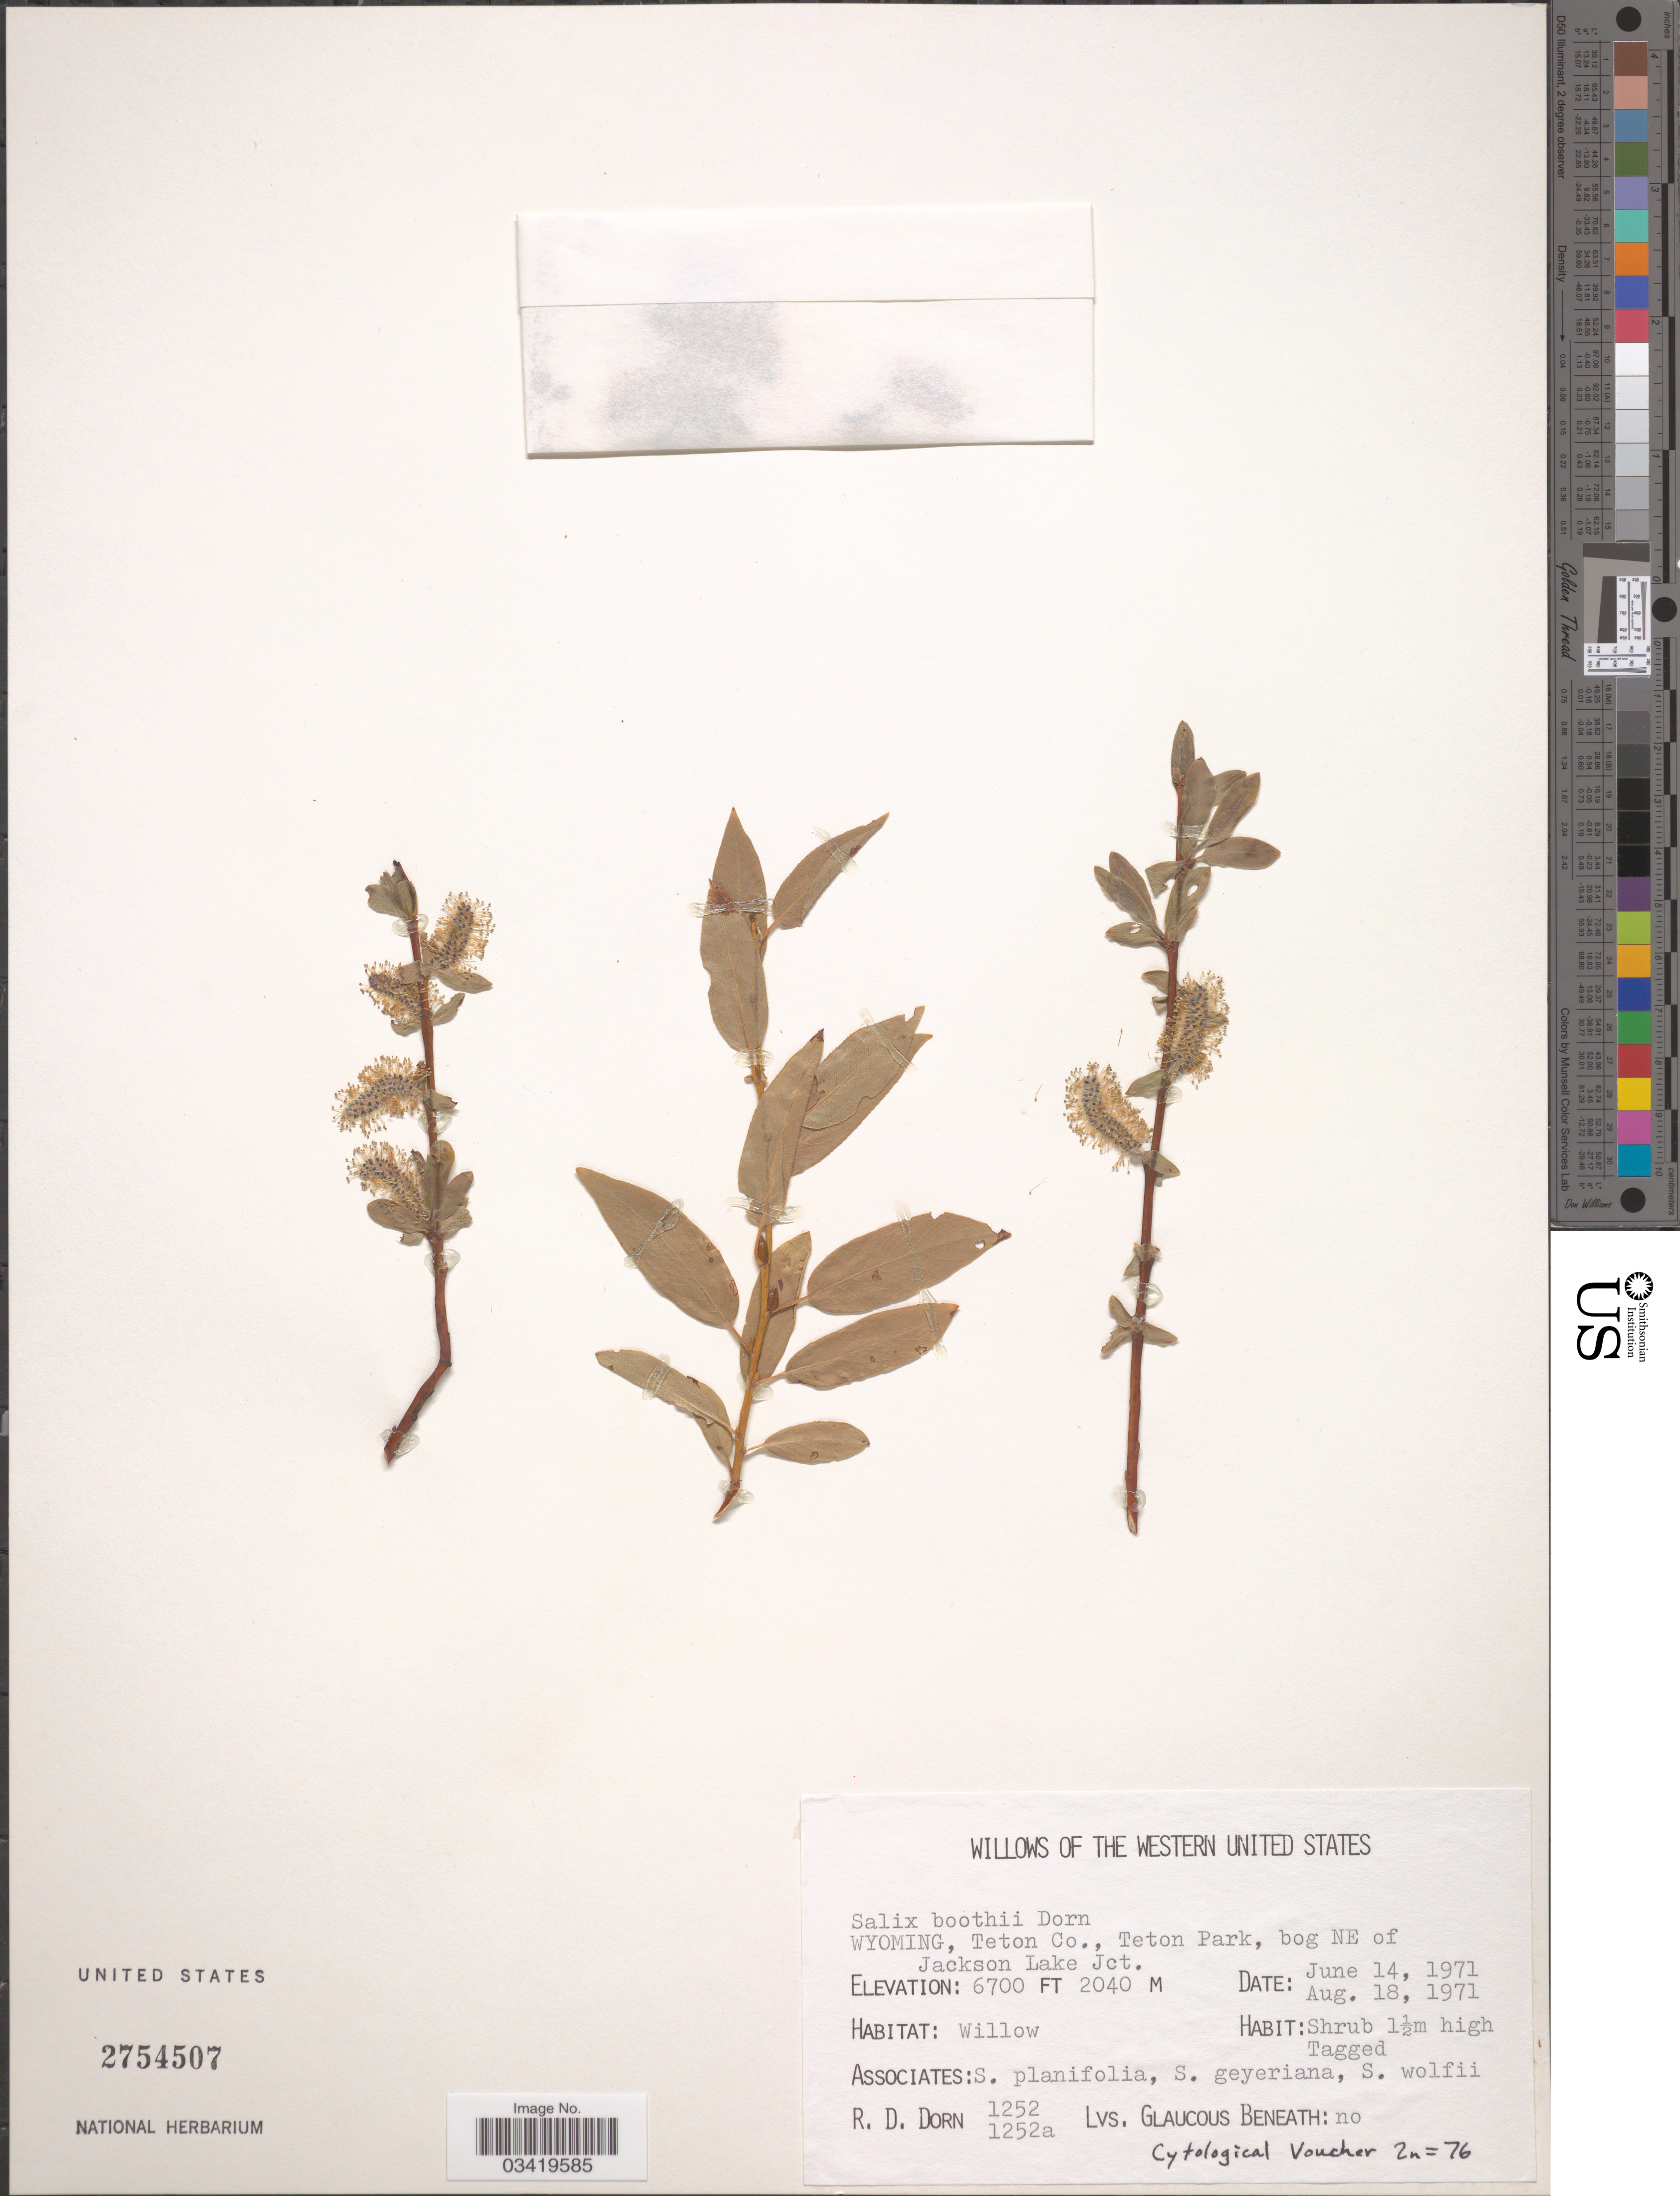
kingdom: Plantae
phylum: Tracheophyta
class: Magnoliopsida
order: Malpighiales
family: Salicaceae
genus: Salix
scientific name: Salix boothii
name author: Dorn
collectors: R. D. Dorn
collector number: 1252/1252a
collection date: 1971-06-14/1971-08-18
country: United States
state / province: Wyoming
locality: Western United States. Teton Co., Teton Park, bog NE of Jackson Lake Jct.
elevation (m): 2042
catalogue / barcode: US 2754507